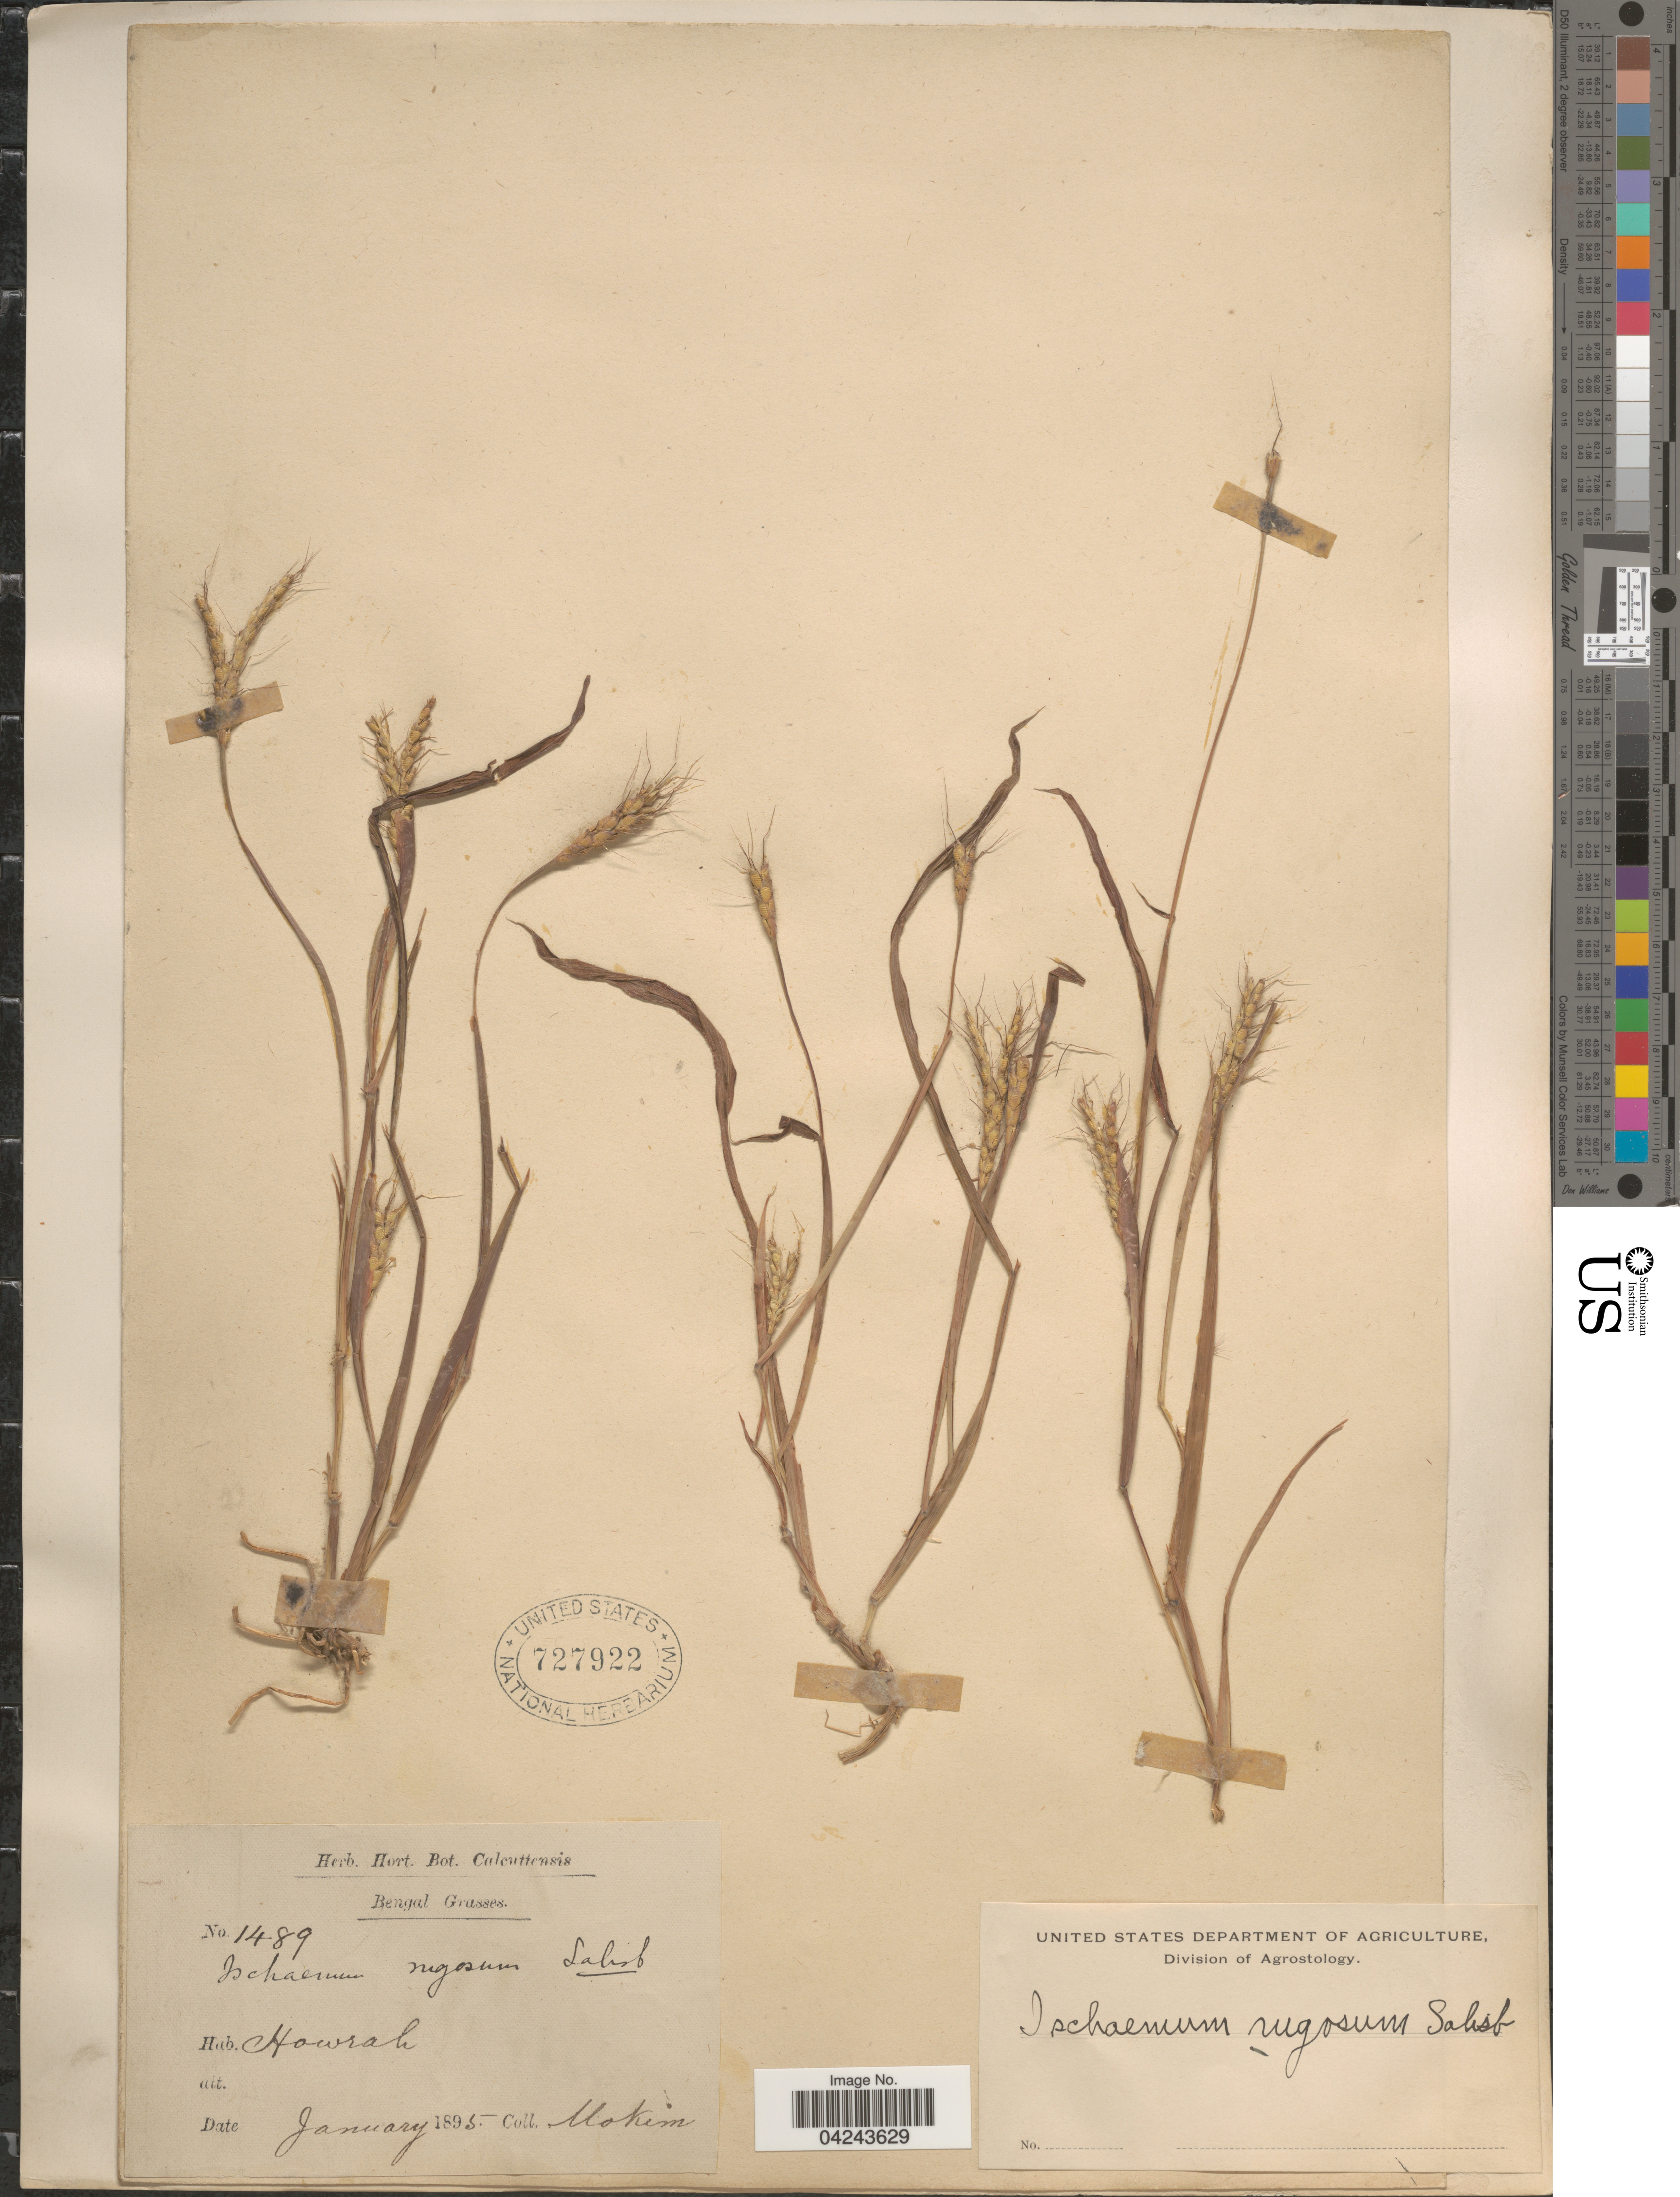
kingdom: Plantae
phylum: Tracheophyta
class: Liliopsida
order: Poales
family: Poaceae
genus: Ischaemum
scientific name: Ischaemum rugosum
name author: Salisb.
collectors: -. Mokim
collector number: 1489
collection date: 1895-01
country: India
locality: Bengal. Howrah.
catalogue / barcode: US 727922